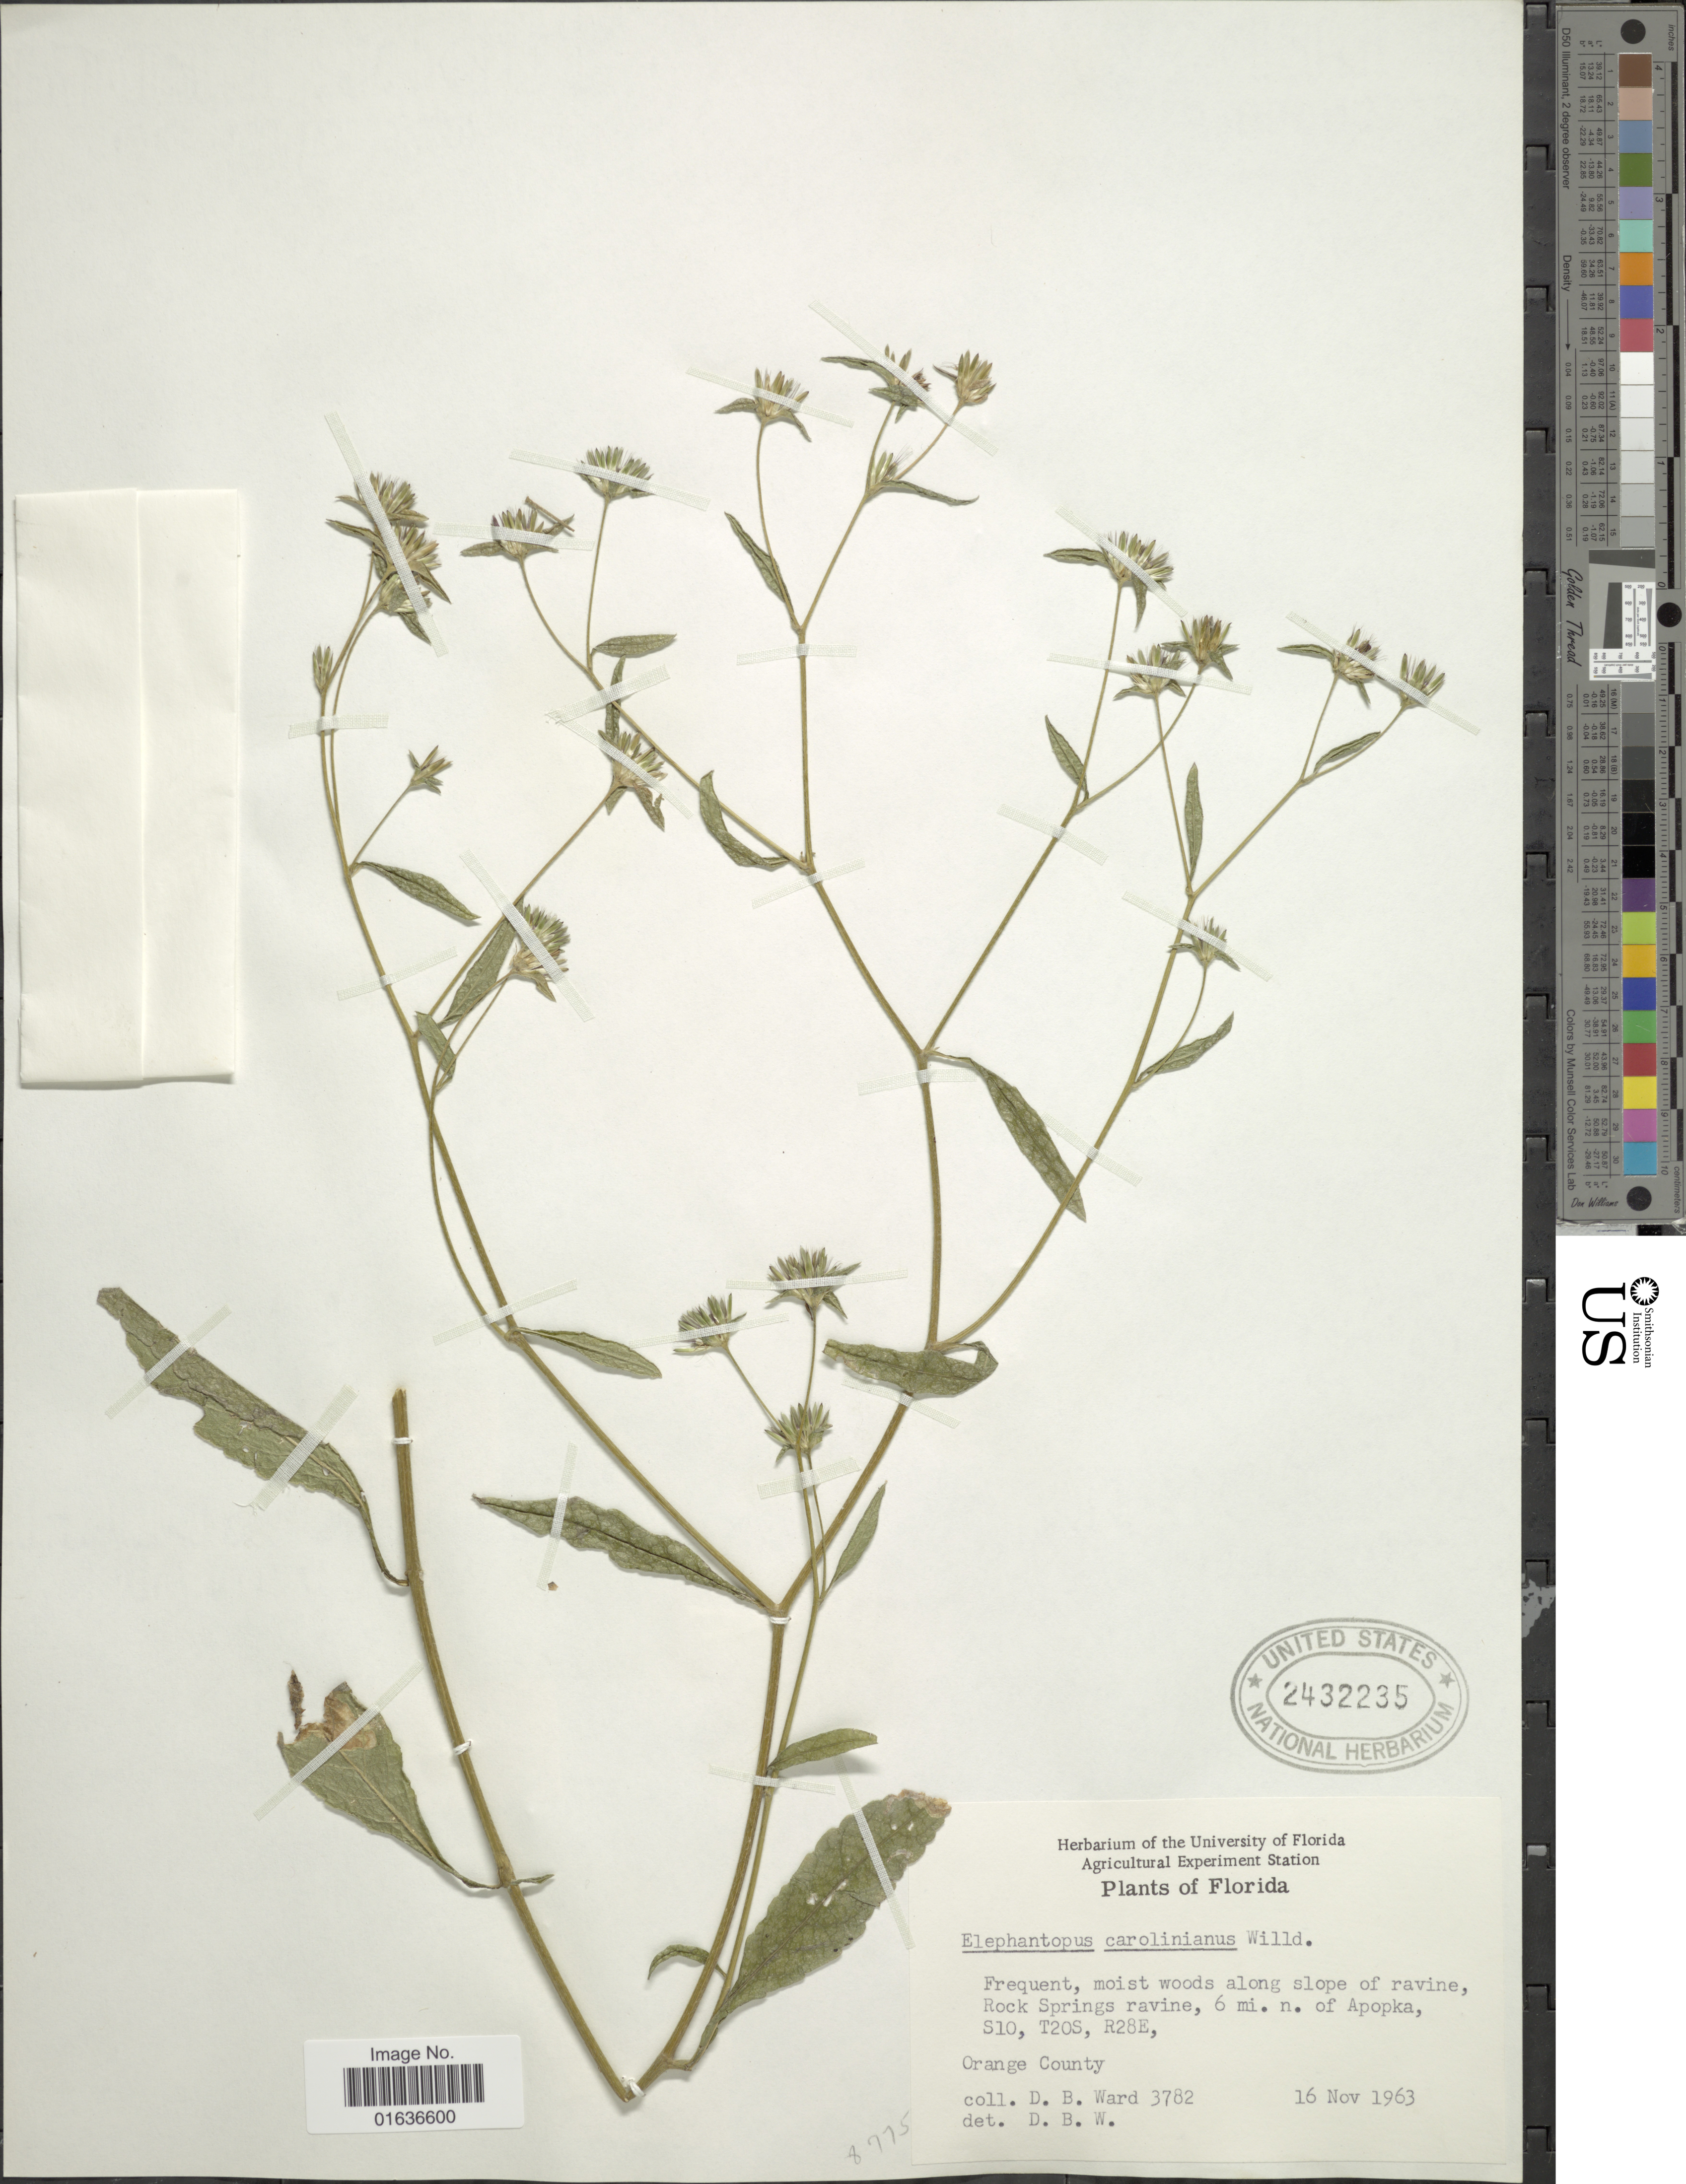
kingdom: Plantae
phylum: Tracheophyta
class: Magnoliopsida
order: Asterales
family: Asteraceae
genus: Elephantopus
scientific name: Elephantopus carolinianus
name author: Raeusch.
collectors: D. B. Ward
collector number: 3782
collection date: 1963-11-16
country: United States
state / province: Florida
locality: Frequent, moist woods along slope of ravine, Rock Springs ravine, 6 mi. n. of Apopka, S10, T20S, R28E, Orange County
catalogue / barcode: US 2432235